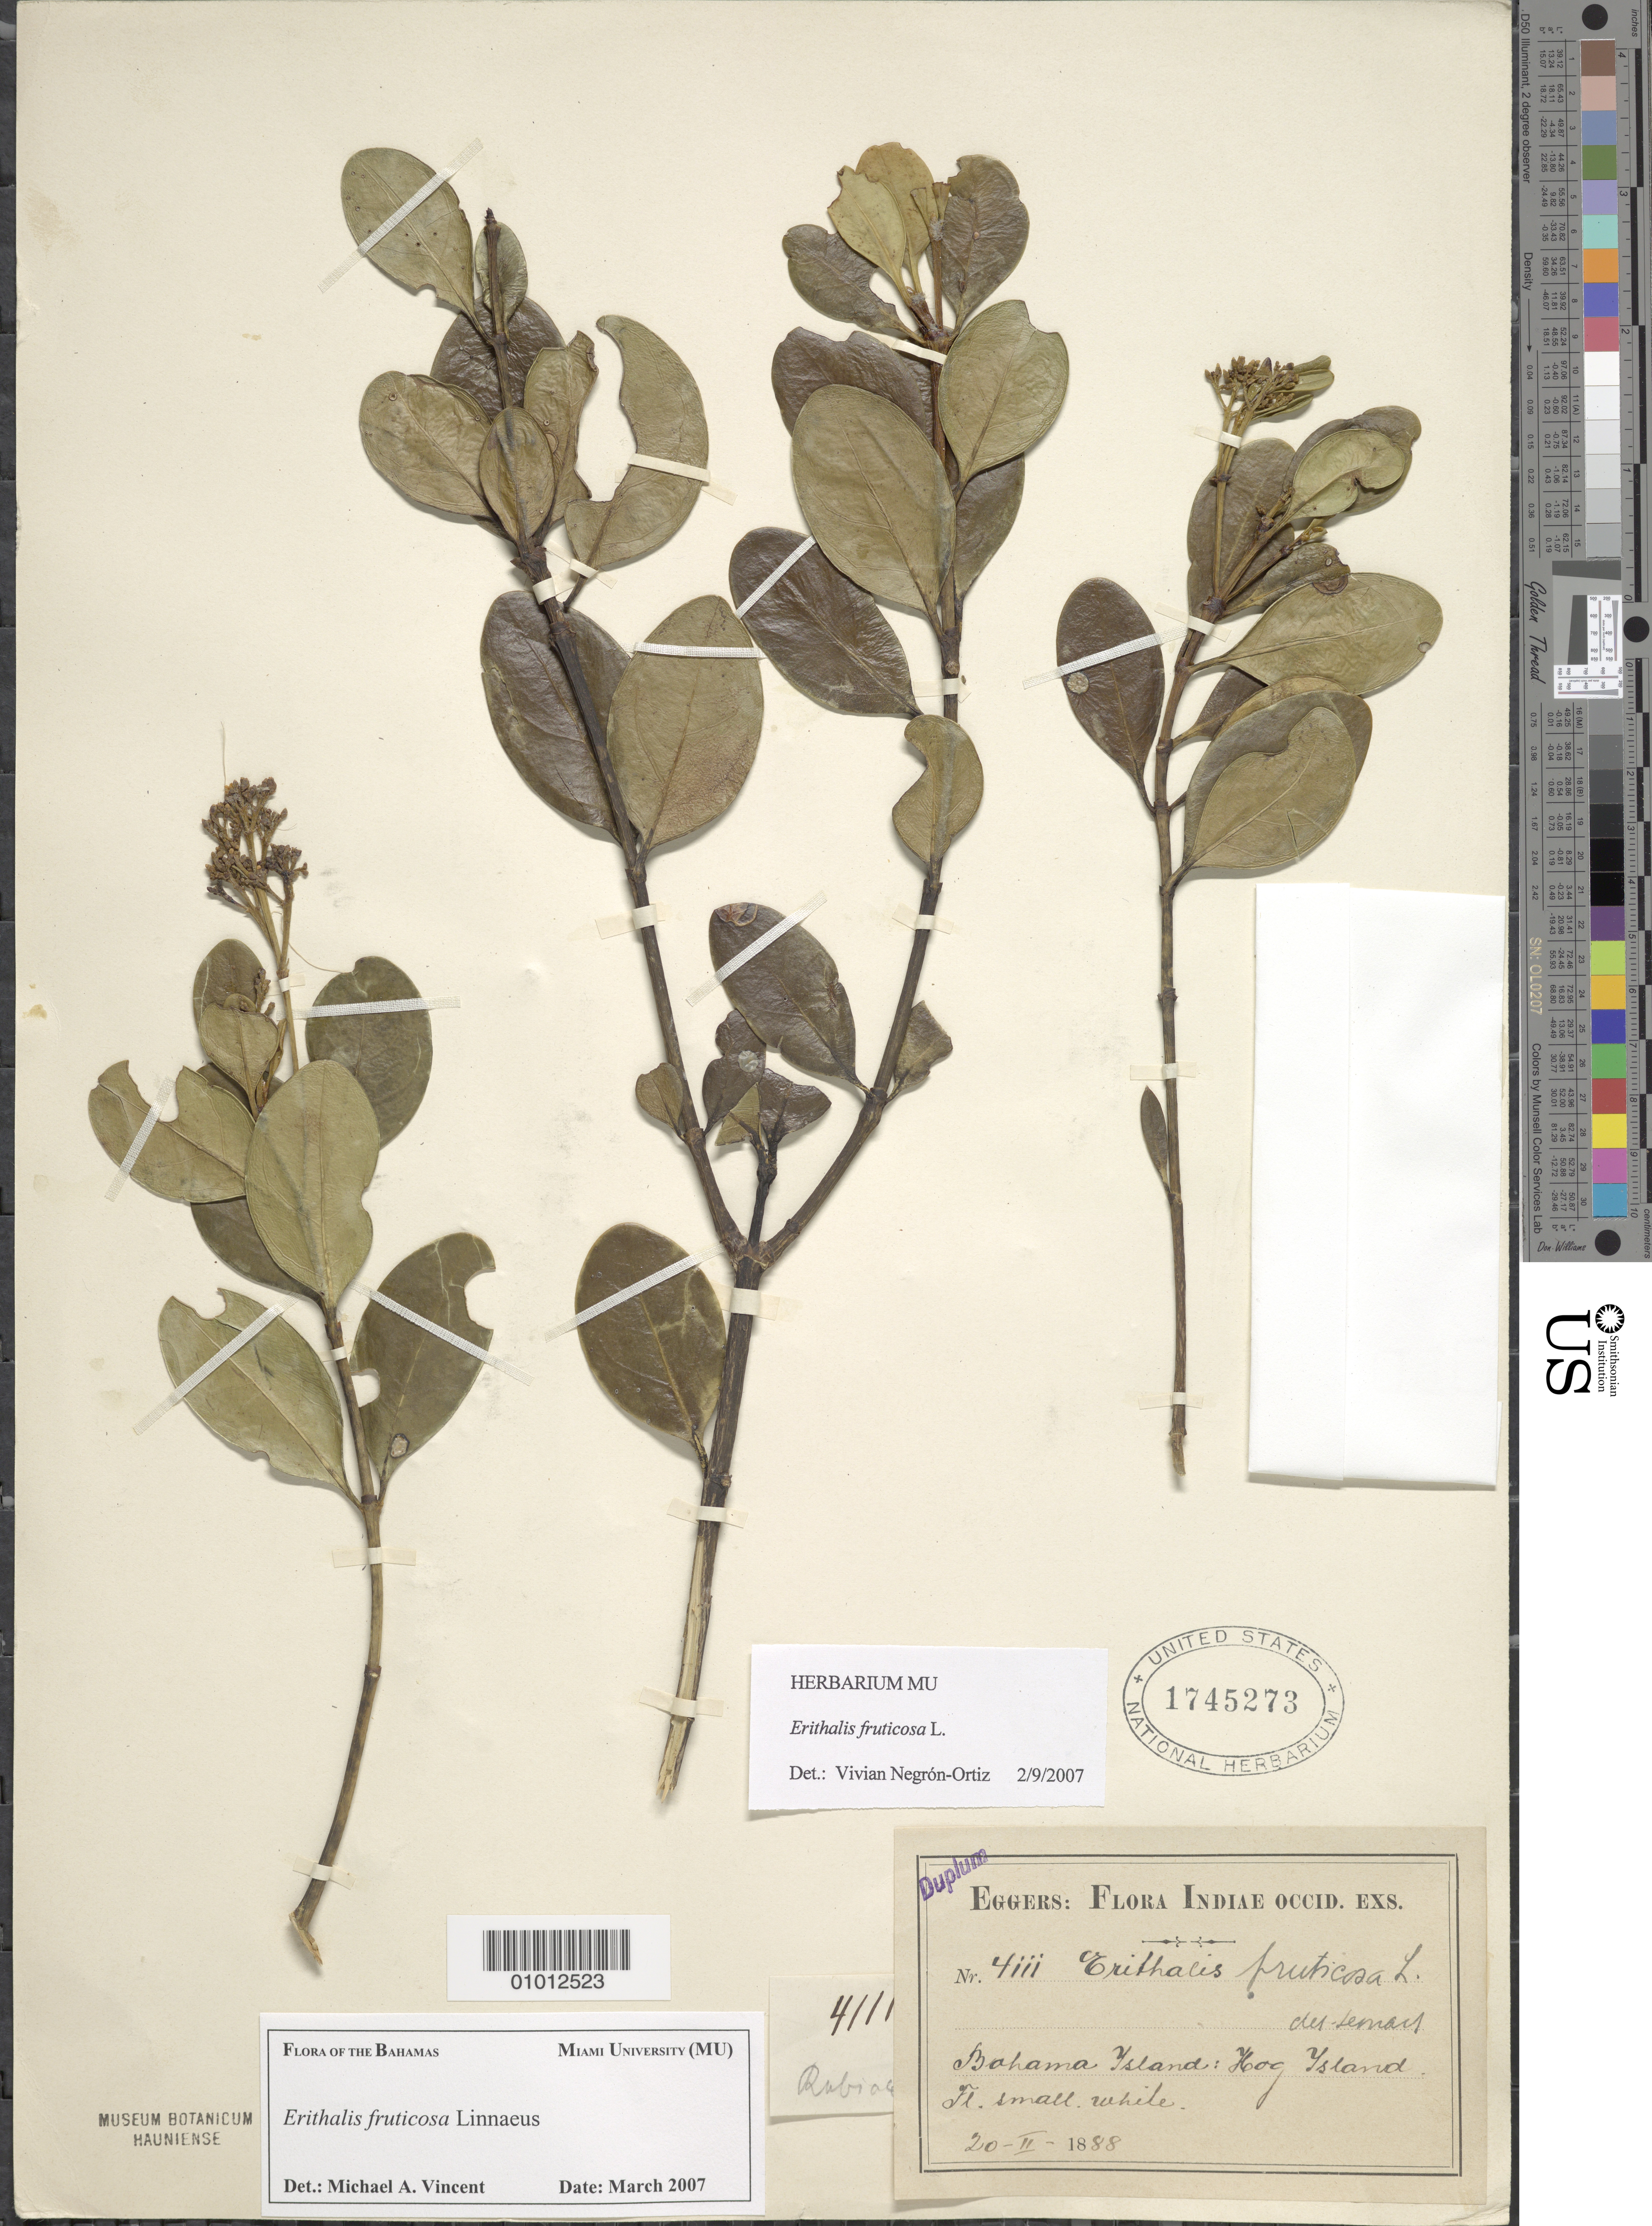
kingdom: Plantae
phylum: Tracheophyta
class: Magnoliopsida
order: Gentianales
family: Rubiaceae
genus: Erithalis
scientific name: Erithalis fruticosa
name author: L.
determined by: Vincent, M. A.; Negrón-Ortiz, V.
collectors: H. F. A. von Eggers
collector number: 4111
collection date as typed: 20 Feb 1888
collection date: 1888-02-20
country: Bahamas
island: Hog I.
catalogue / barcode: US 1745273